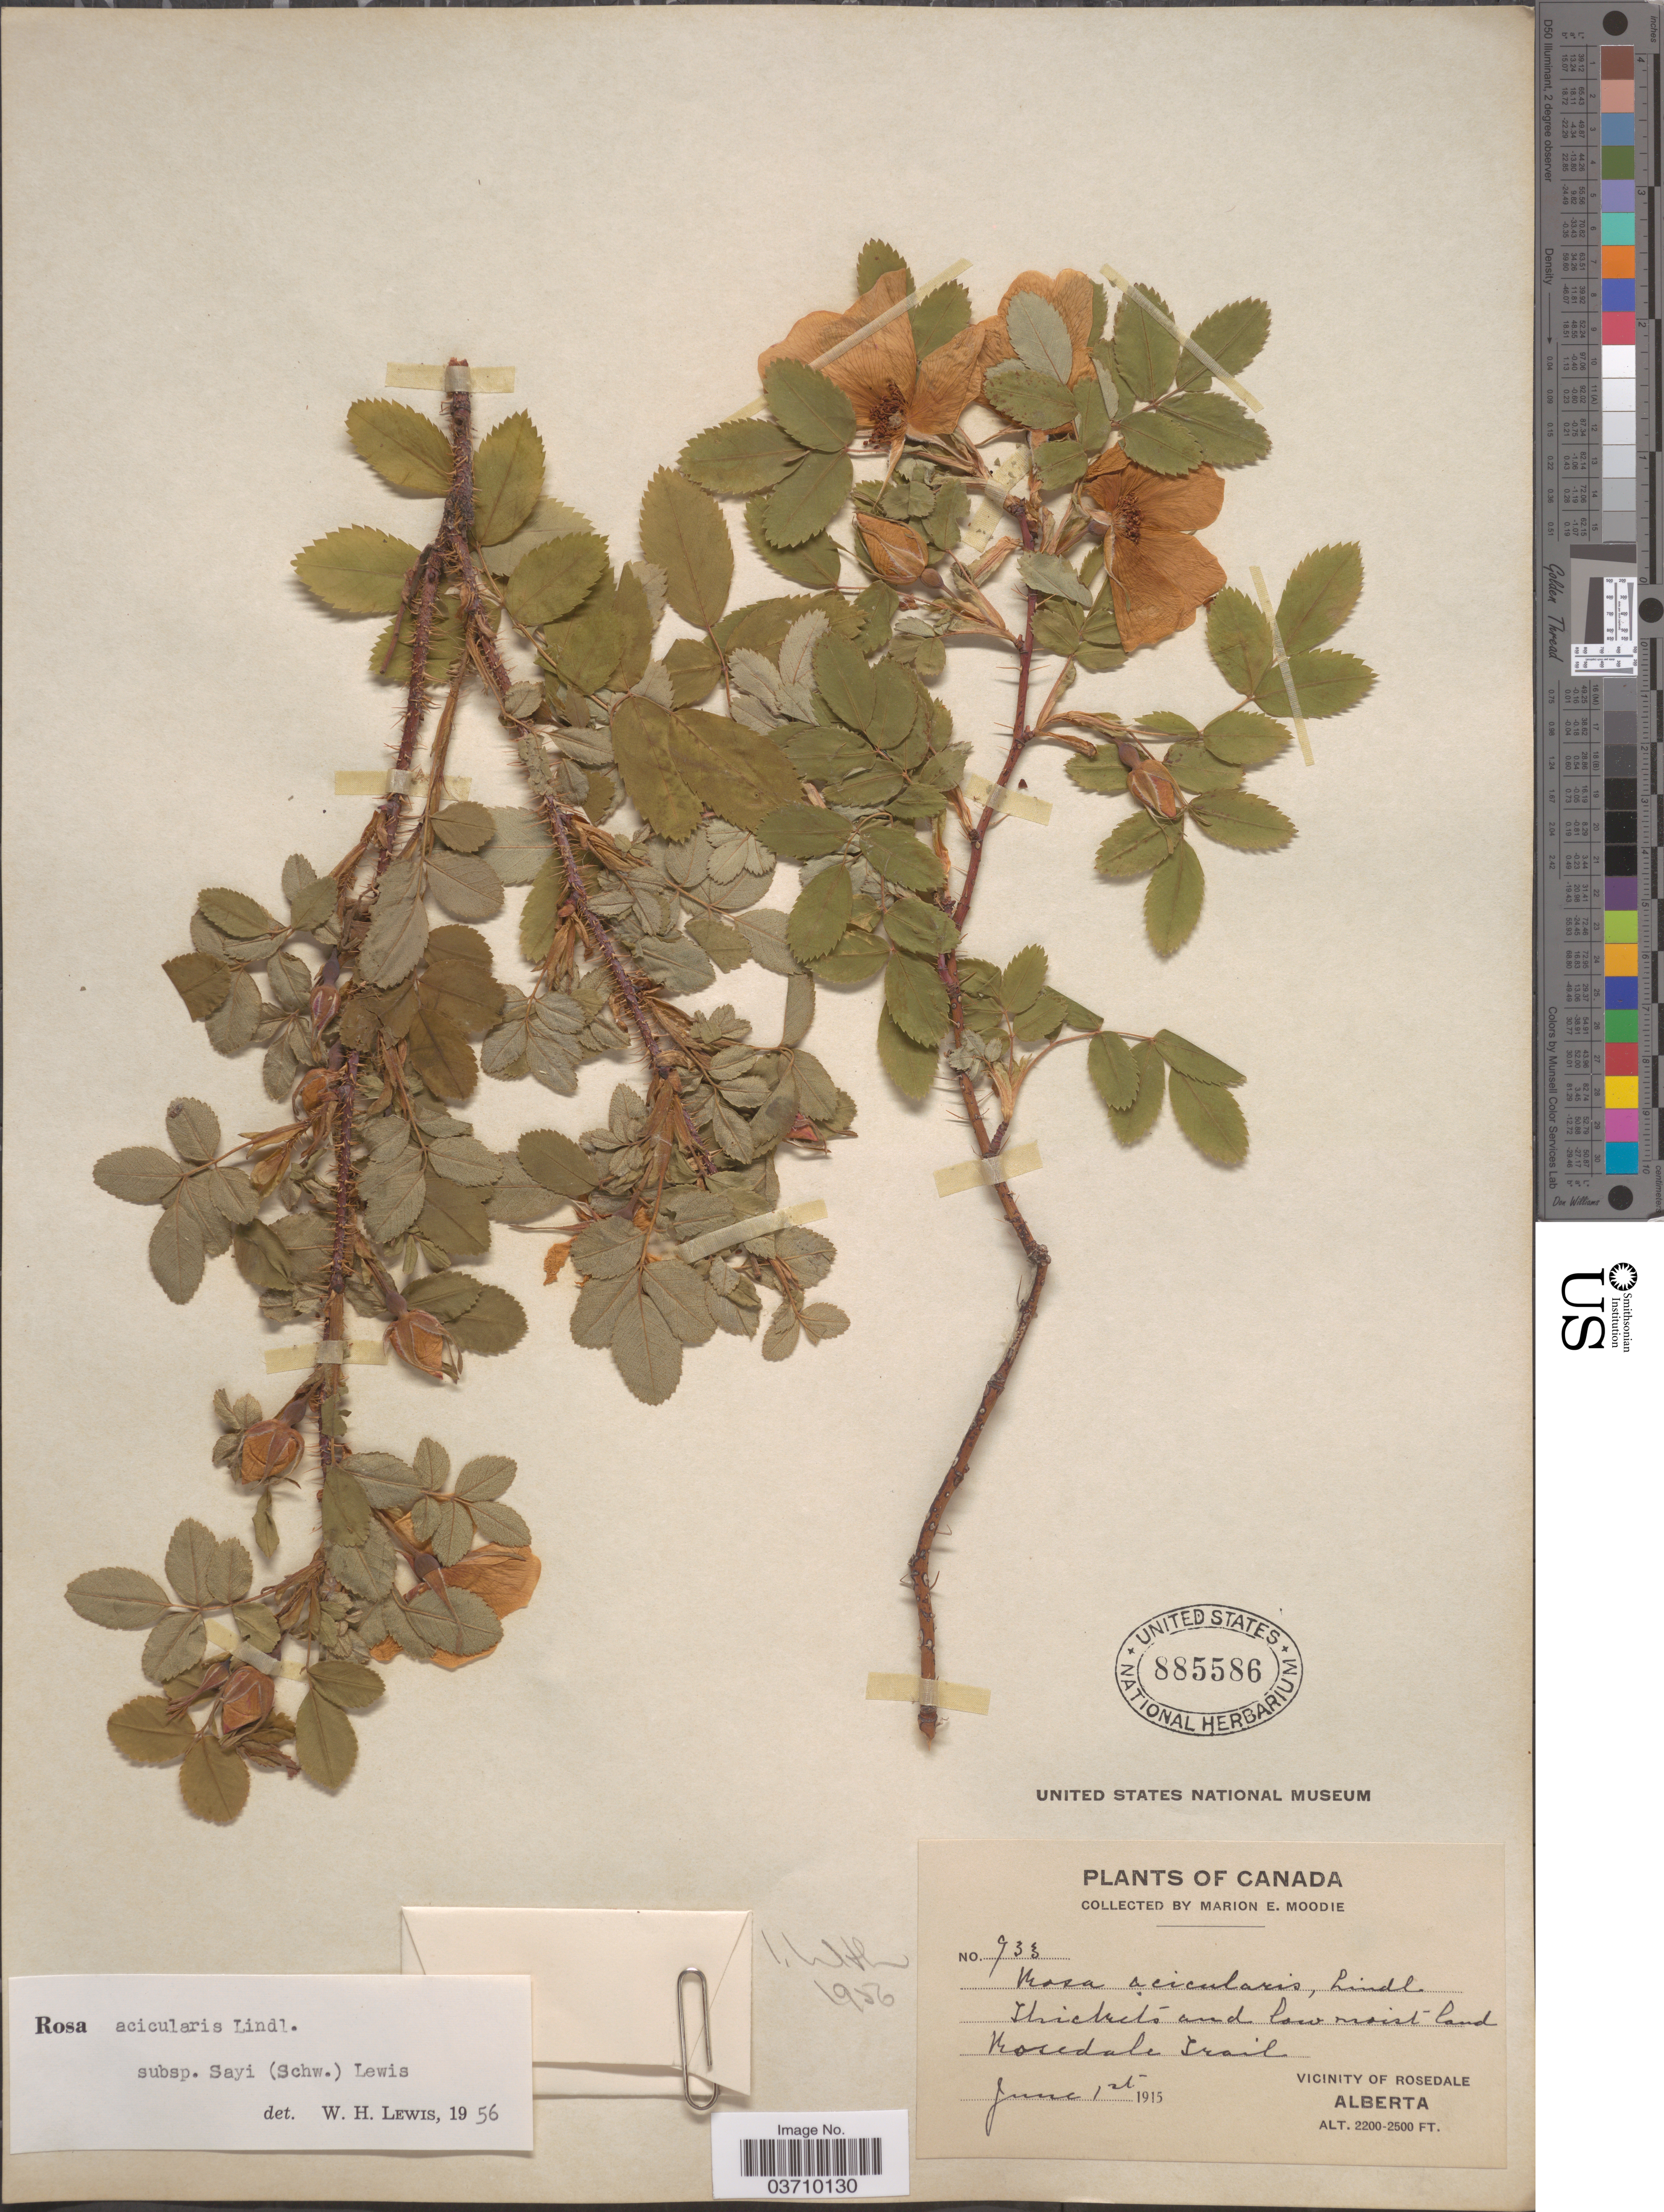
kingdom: Plantae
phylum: Tracheophyta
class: Magnoliopsida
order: Rosales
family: Rosaceae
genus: Rosa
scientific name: Rosa acicularis var. sayi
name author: (Schwein.) Rehder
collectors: M. E. Moodie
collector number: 933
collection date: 1915-06-01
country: Canada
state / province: Alberta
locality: Rosedale Trail. Vicinity of Rosedale.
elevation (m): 671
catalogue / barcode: US 885586